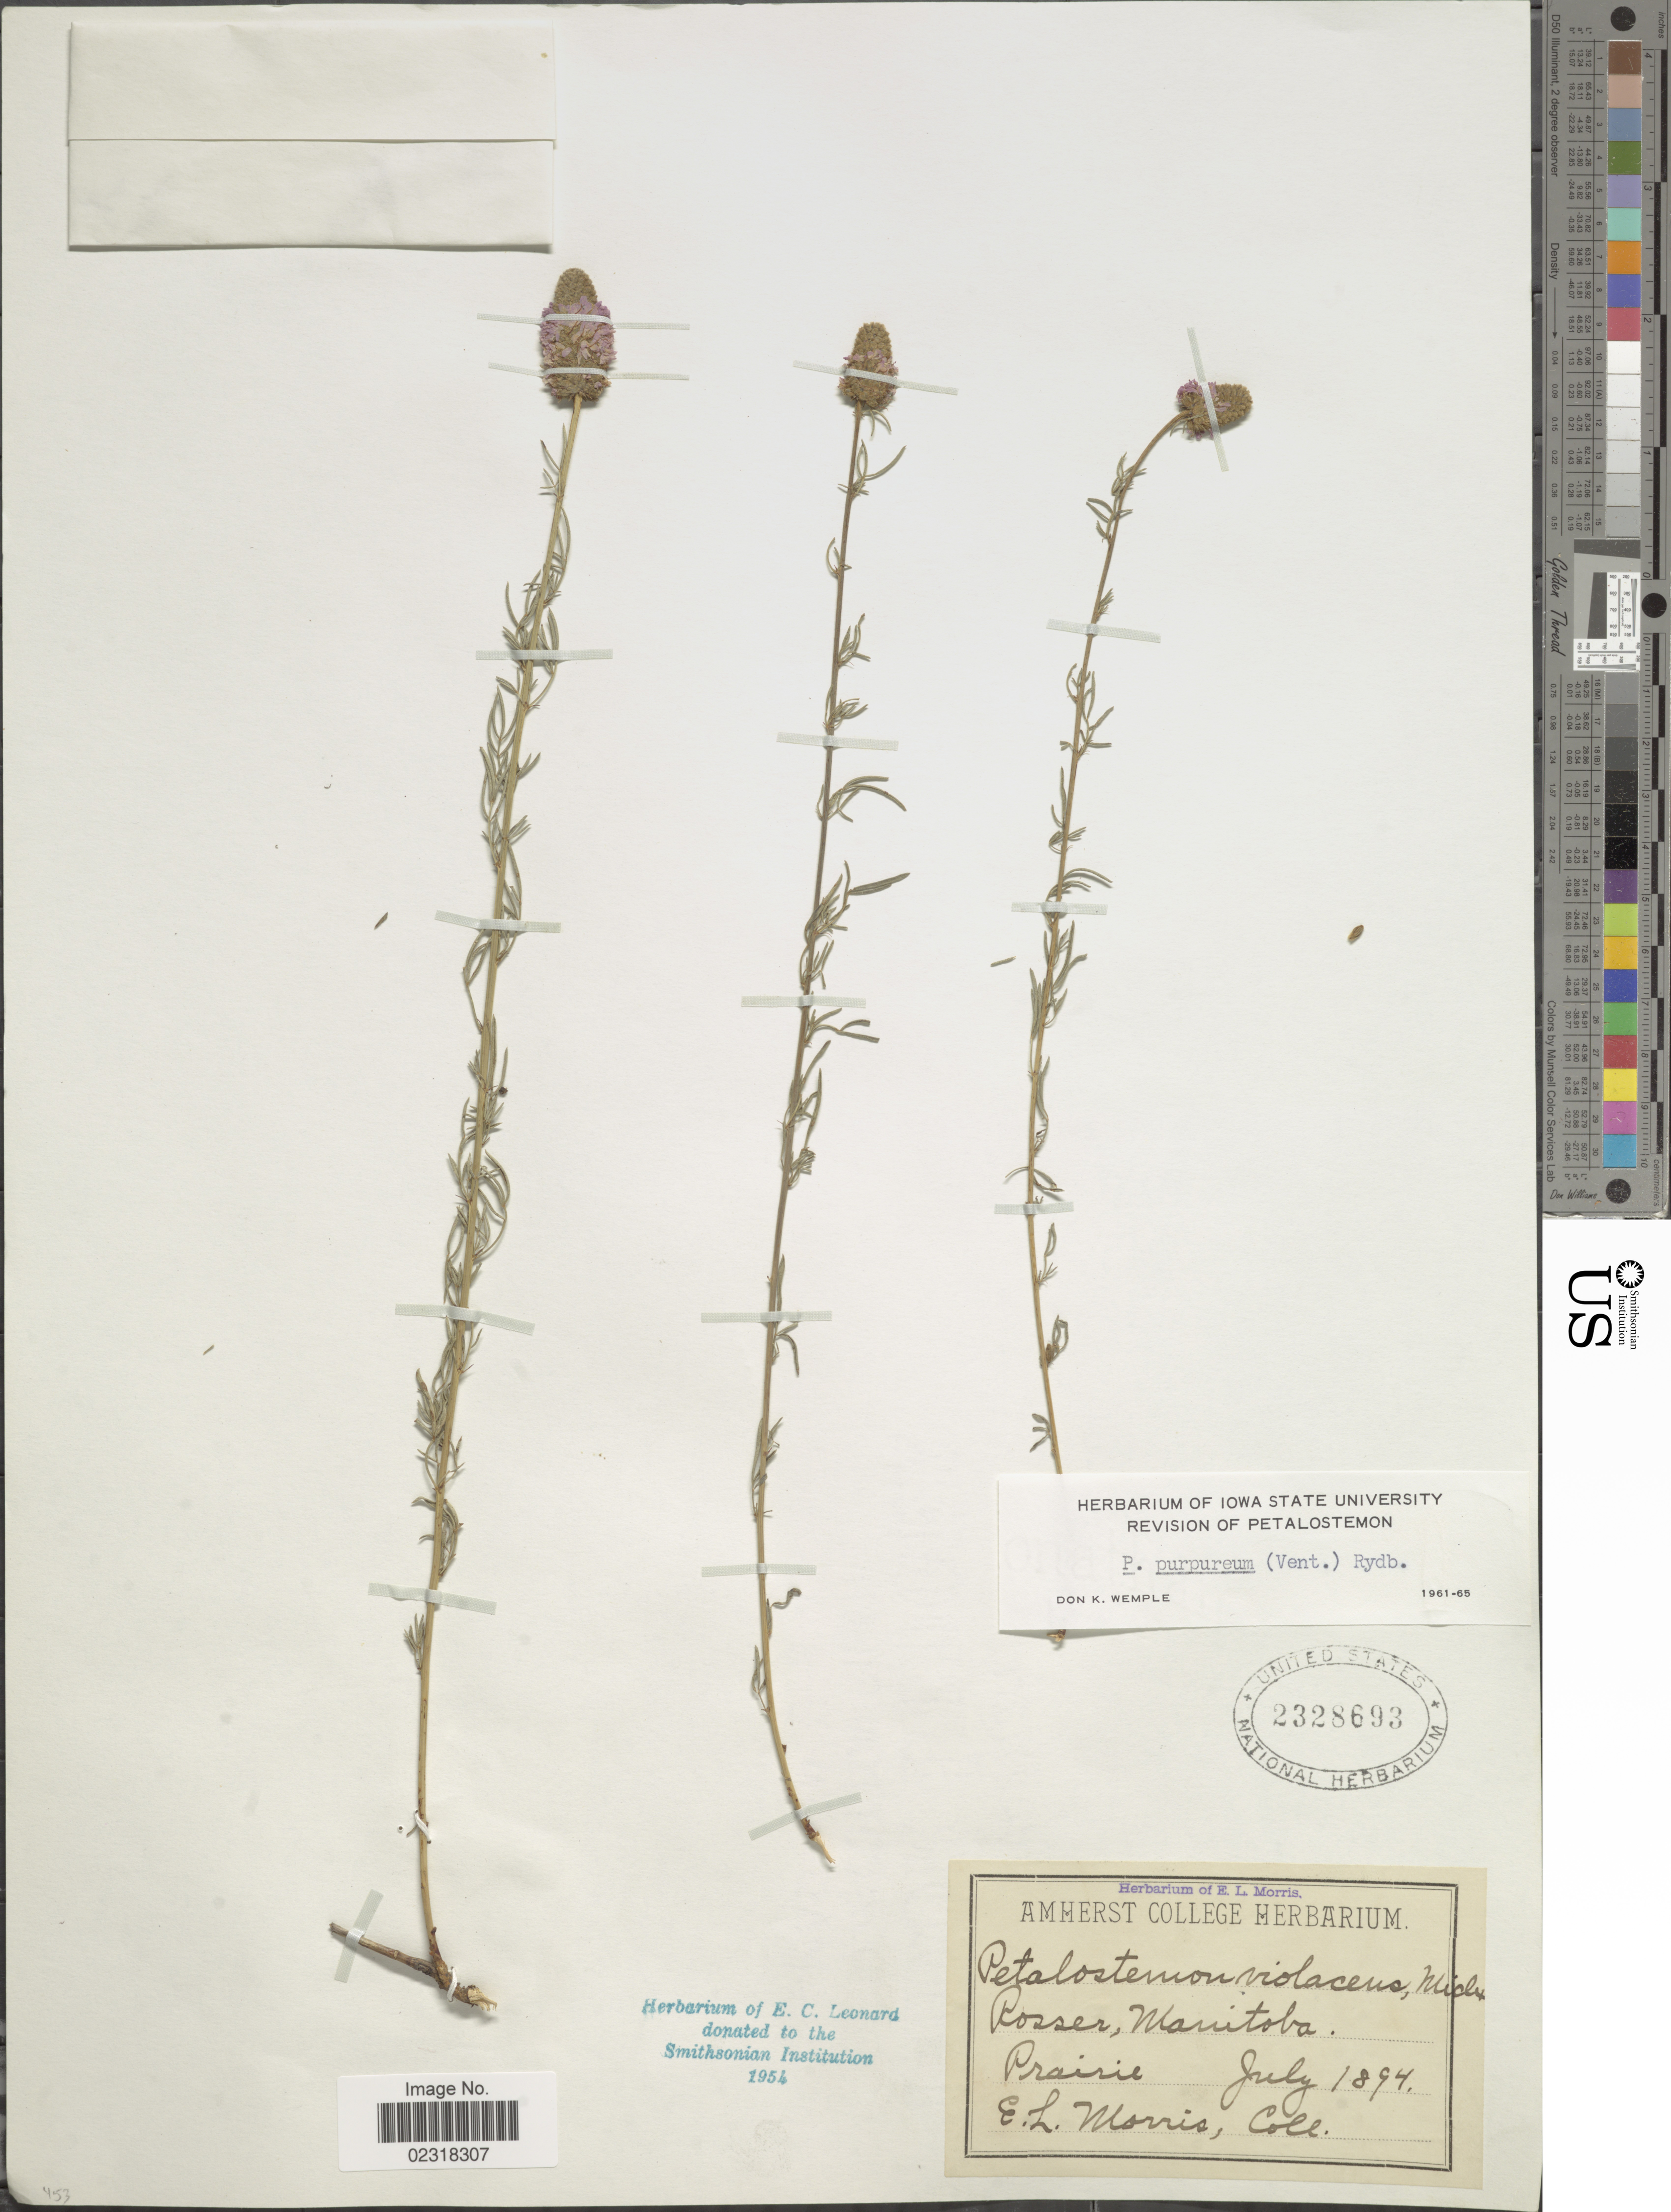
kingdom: Plantae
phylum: Tracheophyta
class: Magnoliopsida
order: Fabales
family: Fabaceae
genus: Dalea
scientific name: Dalea purpurea var. purpurea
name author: Vent.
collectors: E. Morris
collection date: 1894-07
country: Canada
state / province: Manitoba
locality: Rosser, Prairie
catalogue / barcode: US 2328693